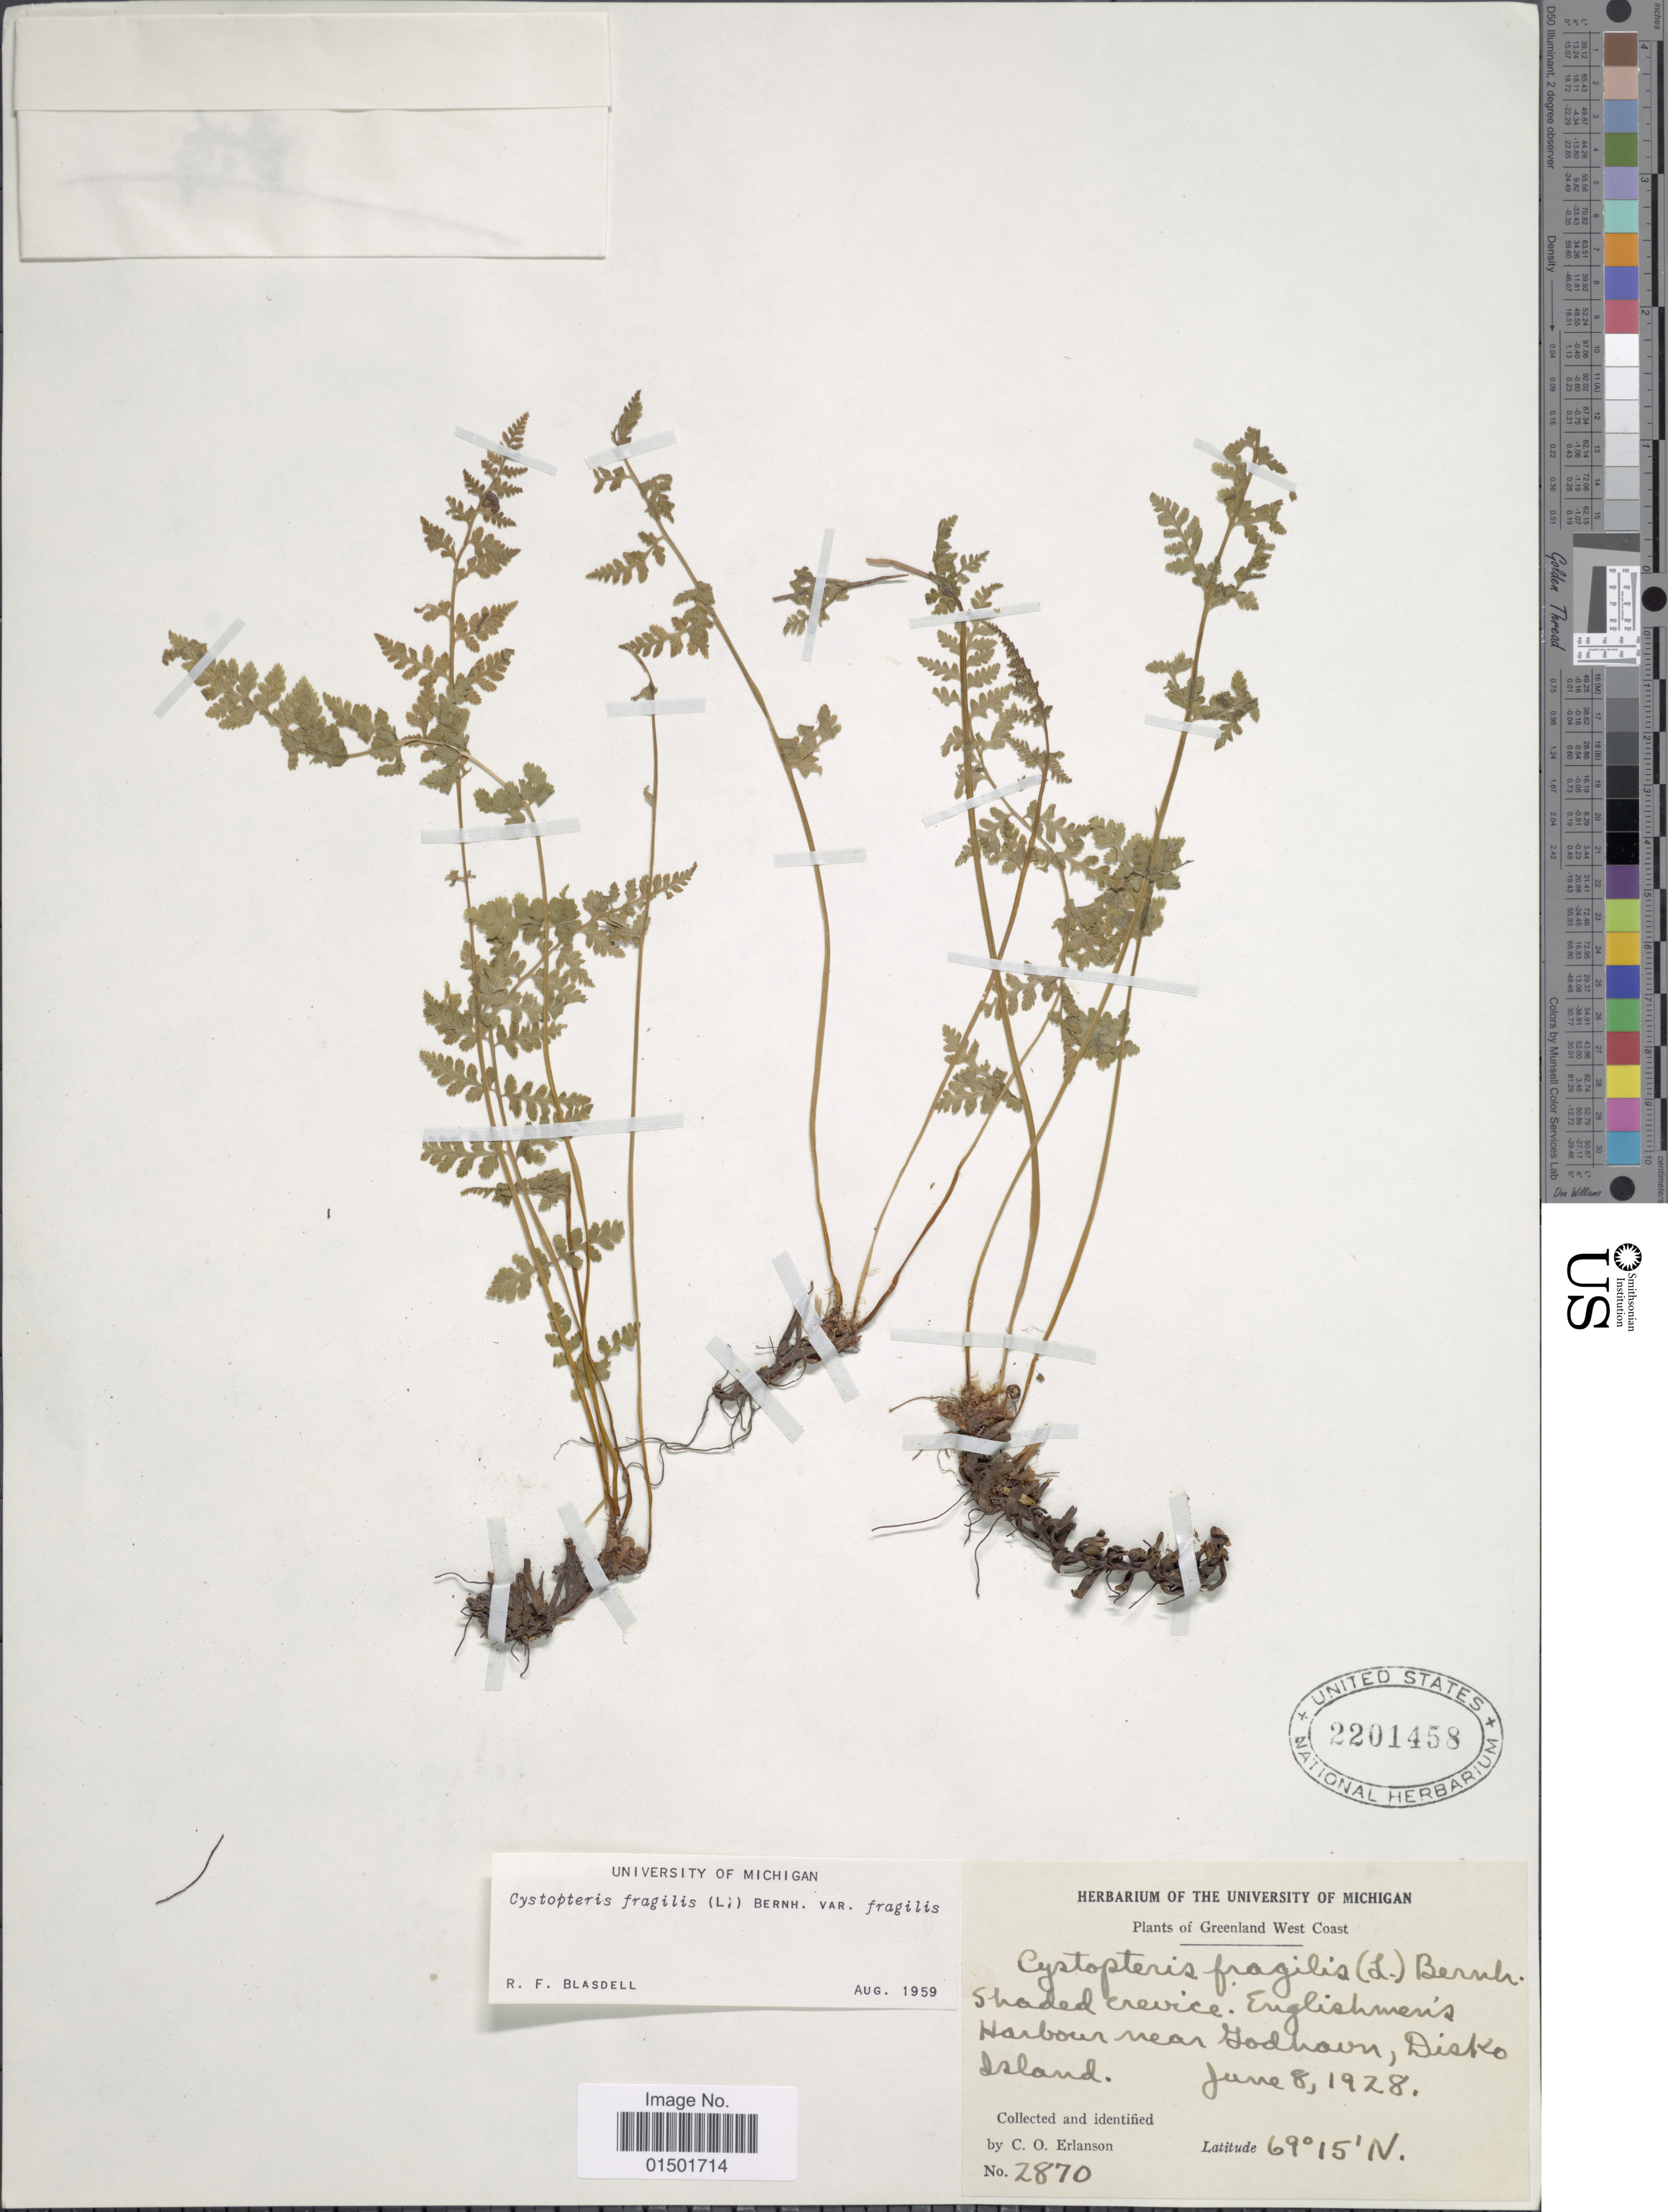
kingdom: Plantae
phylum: Tracheophyta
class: Polypodiopsida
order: Polypodiales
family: Cystopteridaceae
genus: Cystopteris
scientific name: Cystopteris fragilis var. fragilis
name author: (L.) Bernh.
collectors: C. O. Erlanson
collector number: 2870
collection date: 1928-06-08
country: Greenland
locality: Greenland West Coast. Englishmen's Harbour near Godhavn, Disko Island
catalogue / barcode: US 2201458